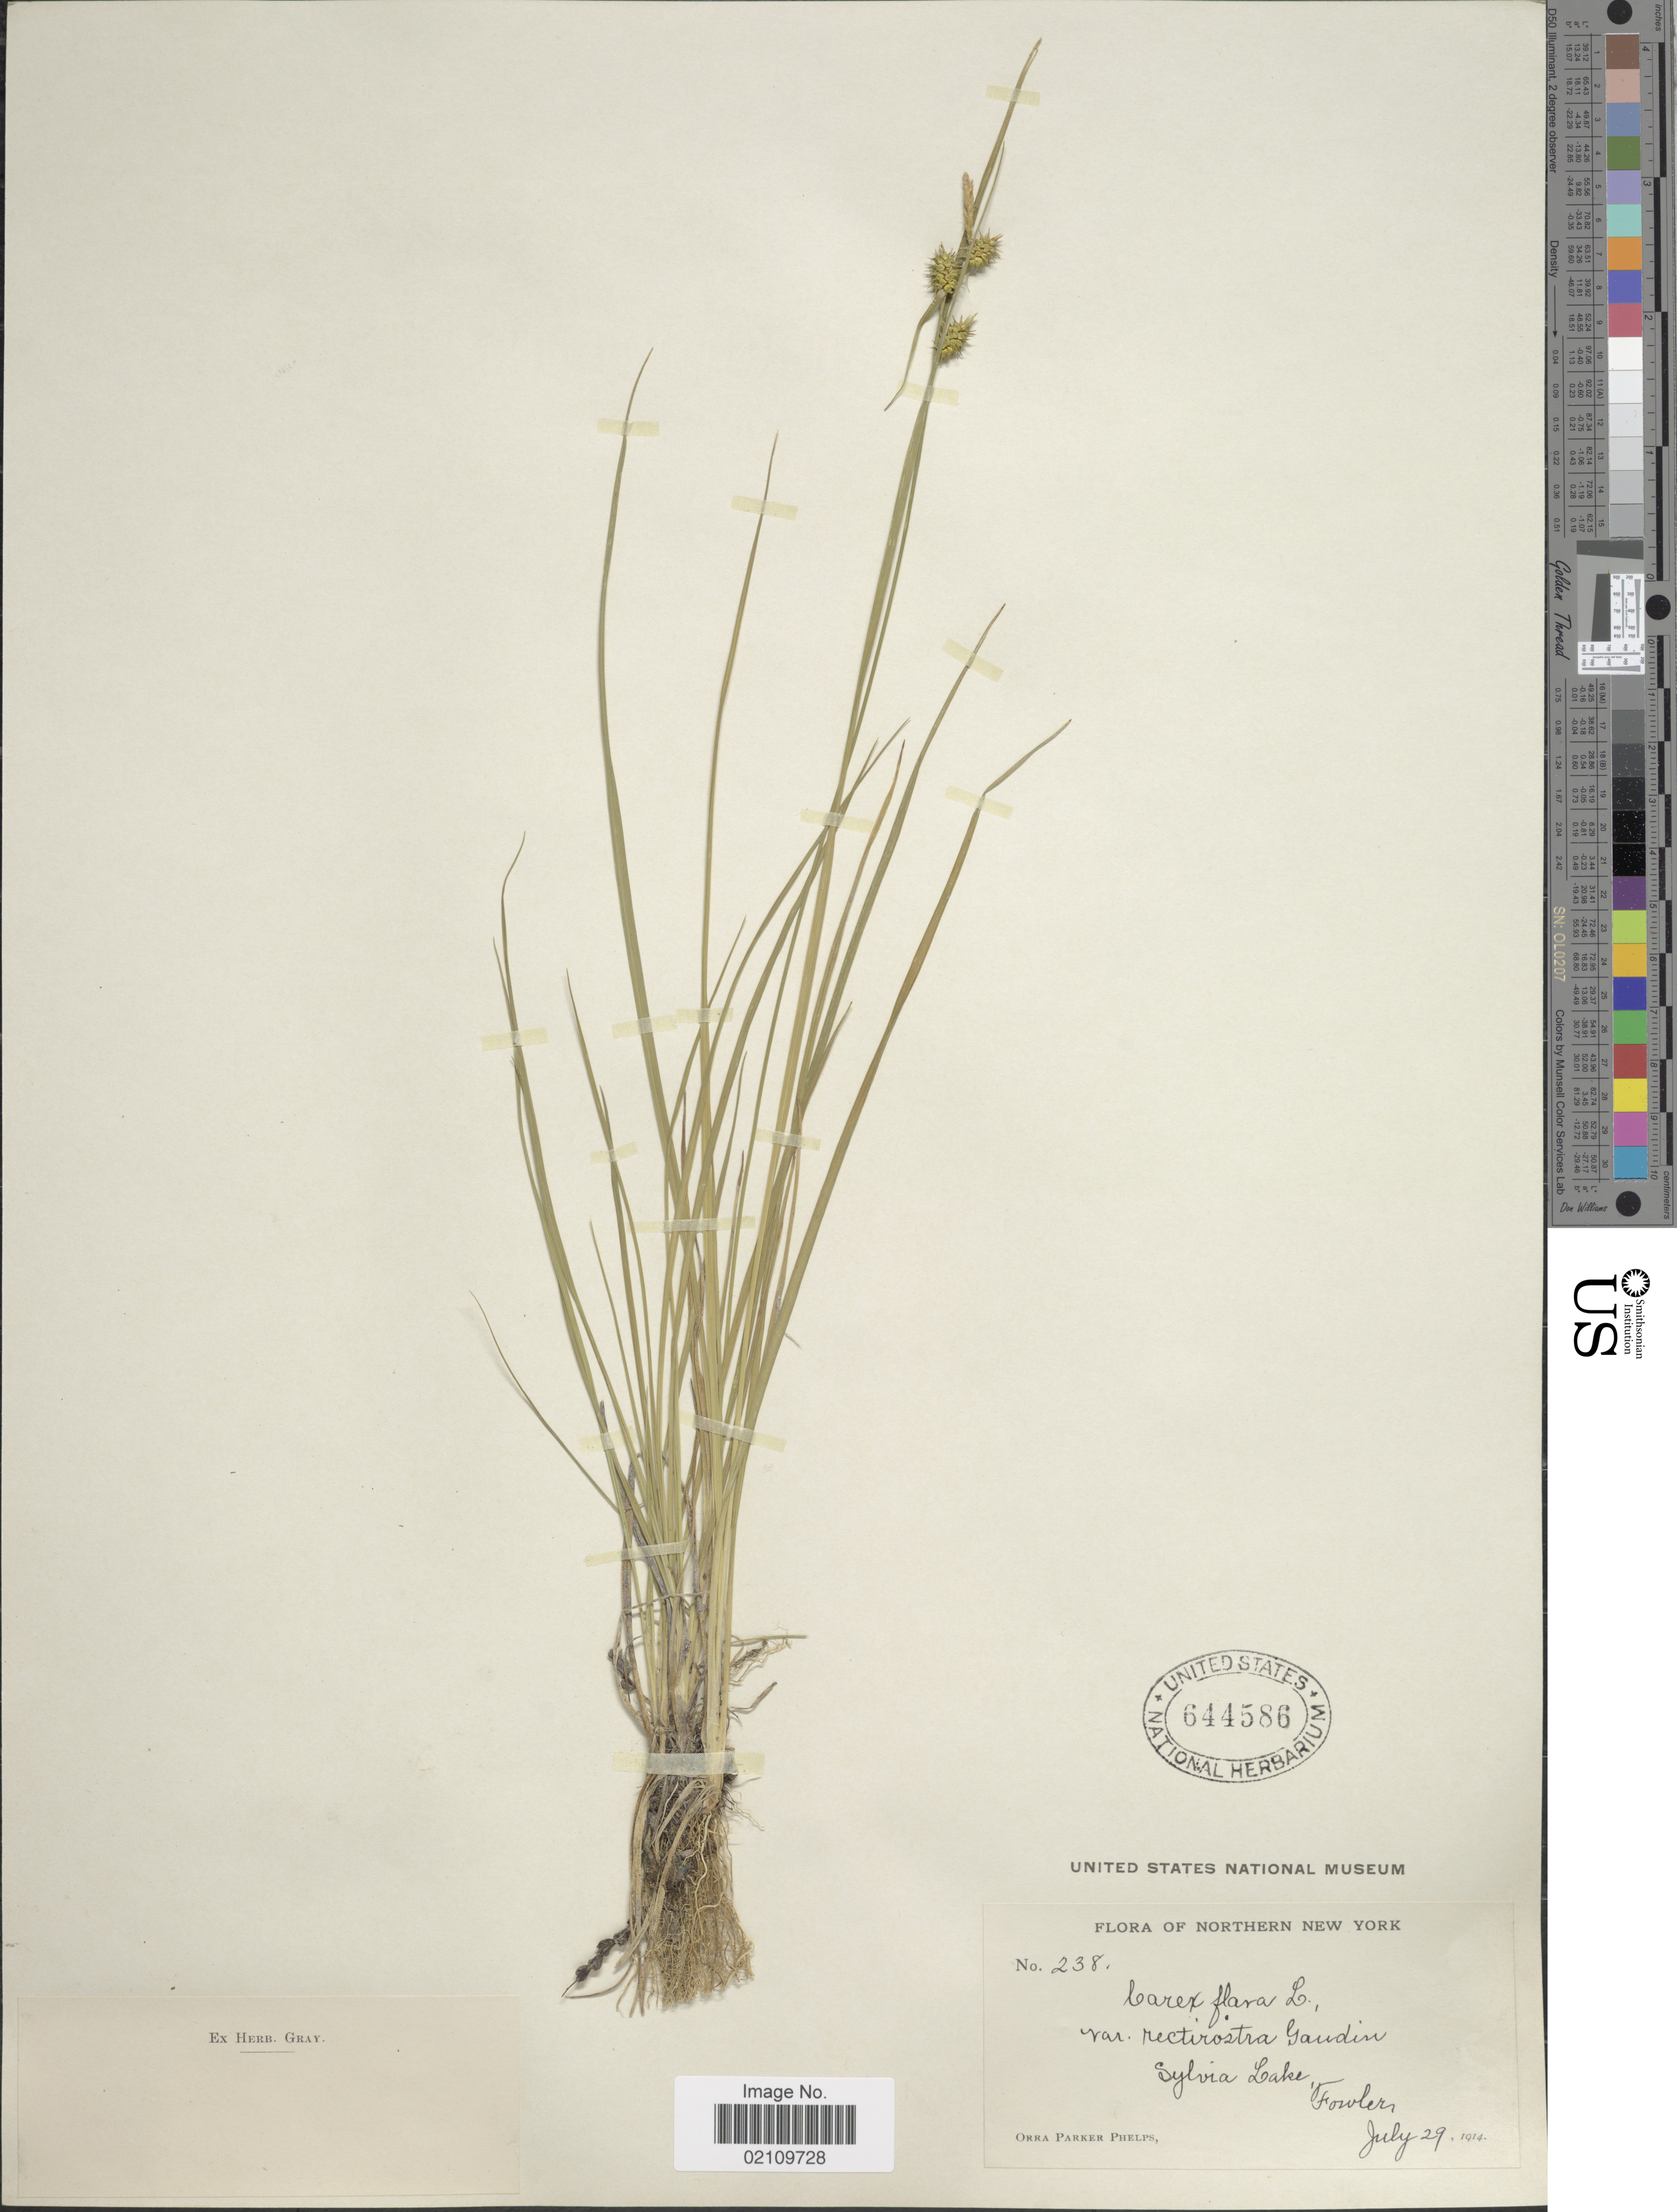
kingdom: Plantae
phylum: Tracheophyta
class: Liliopsida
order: Poales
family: Cyperaceae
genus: Carex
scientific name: Carex flava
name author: L.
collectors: O. P. Phelps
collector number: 238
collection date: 1914-07-29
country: United States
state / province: New York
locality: Northern New York. Sylvia Lake, Fowler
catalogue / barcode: US 644586